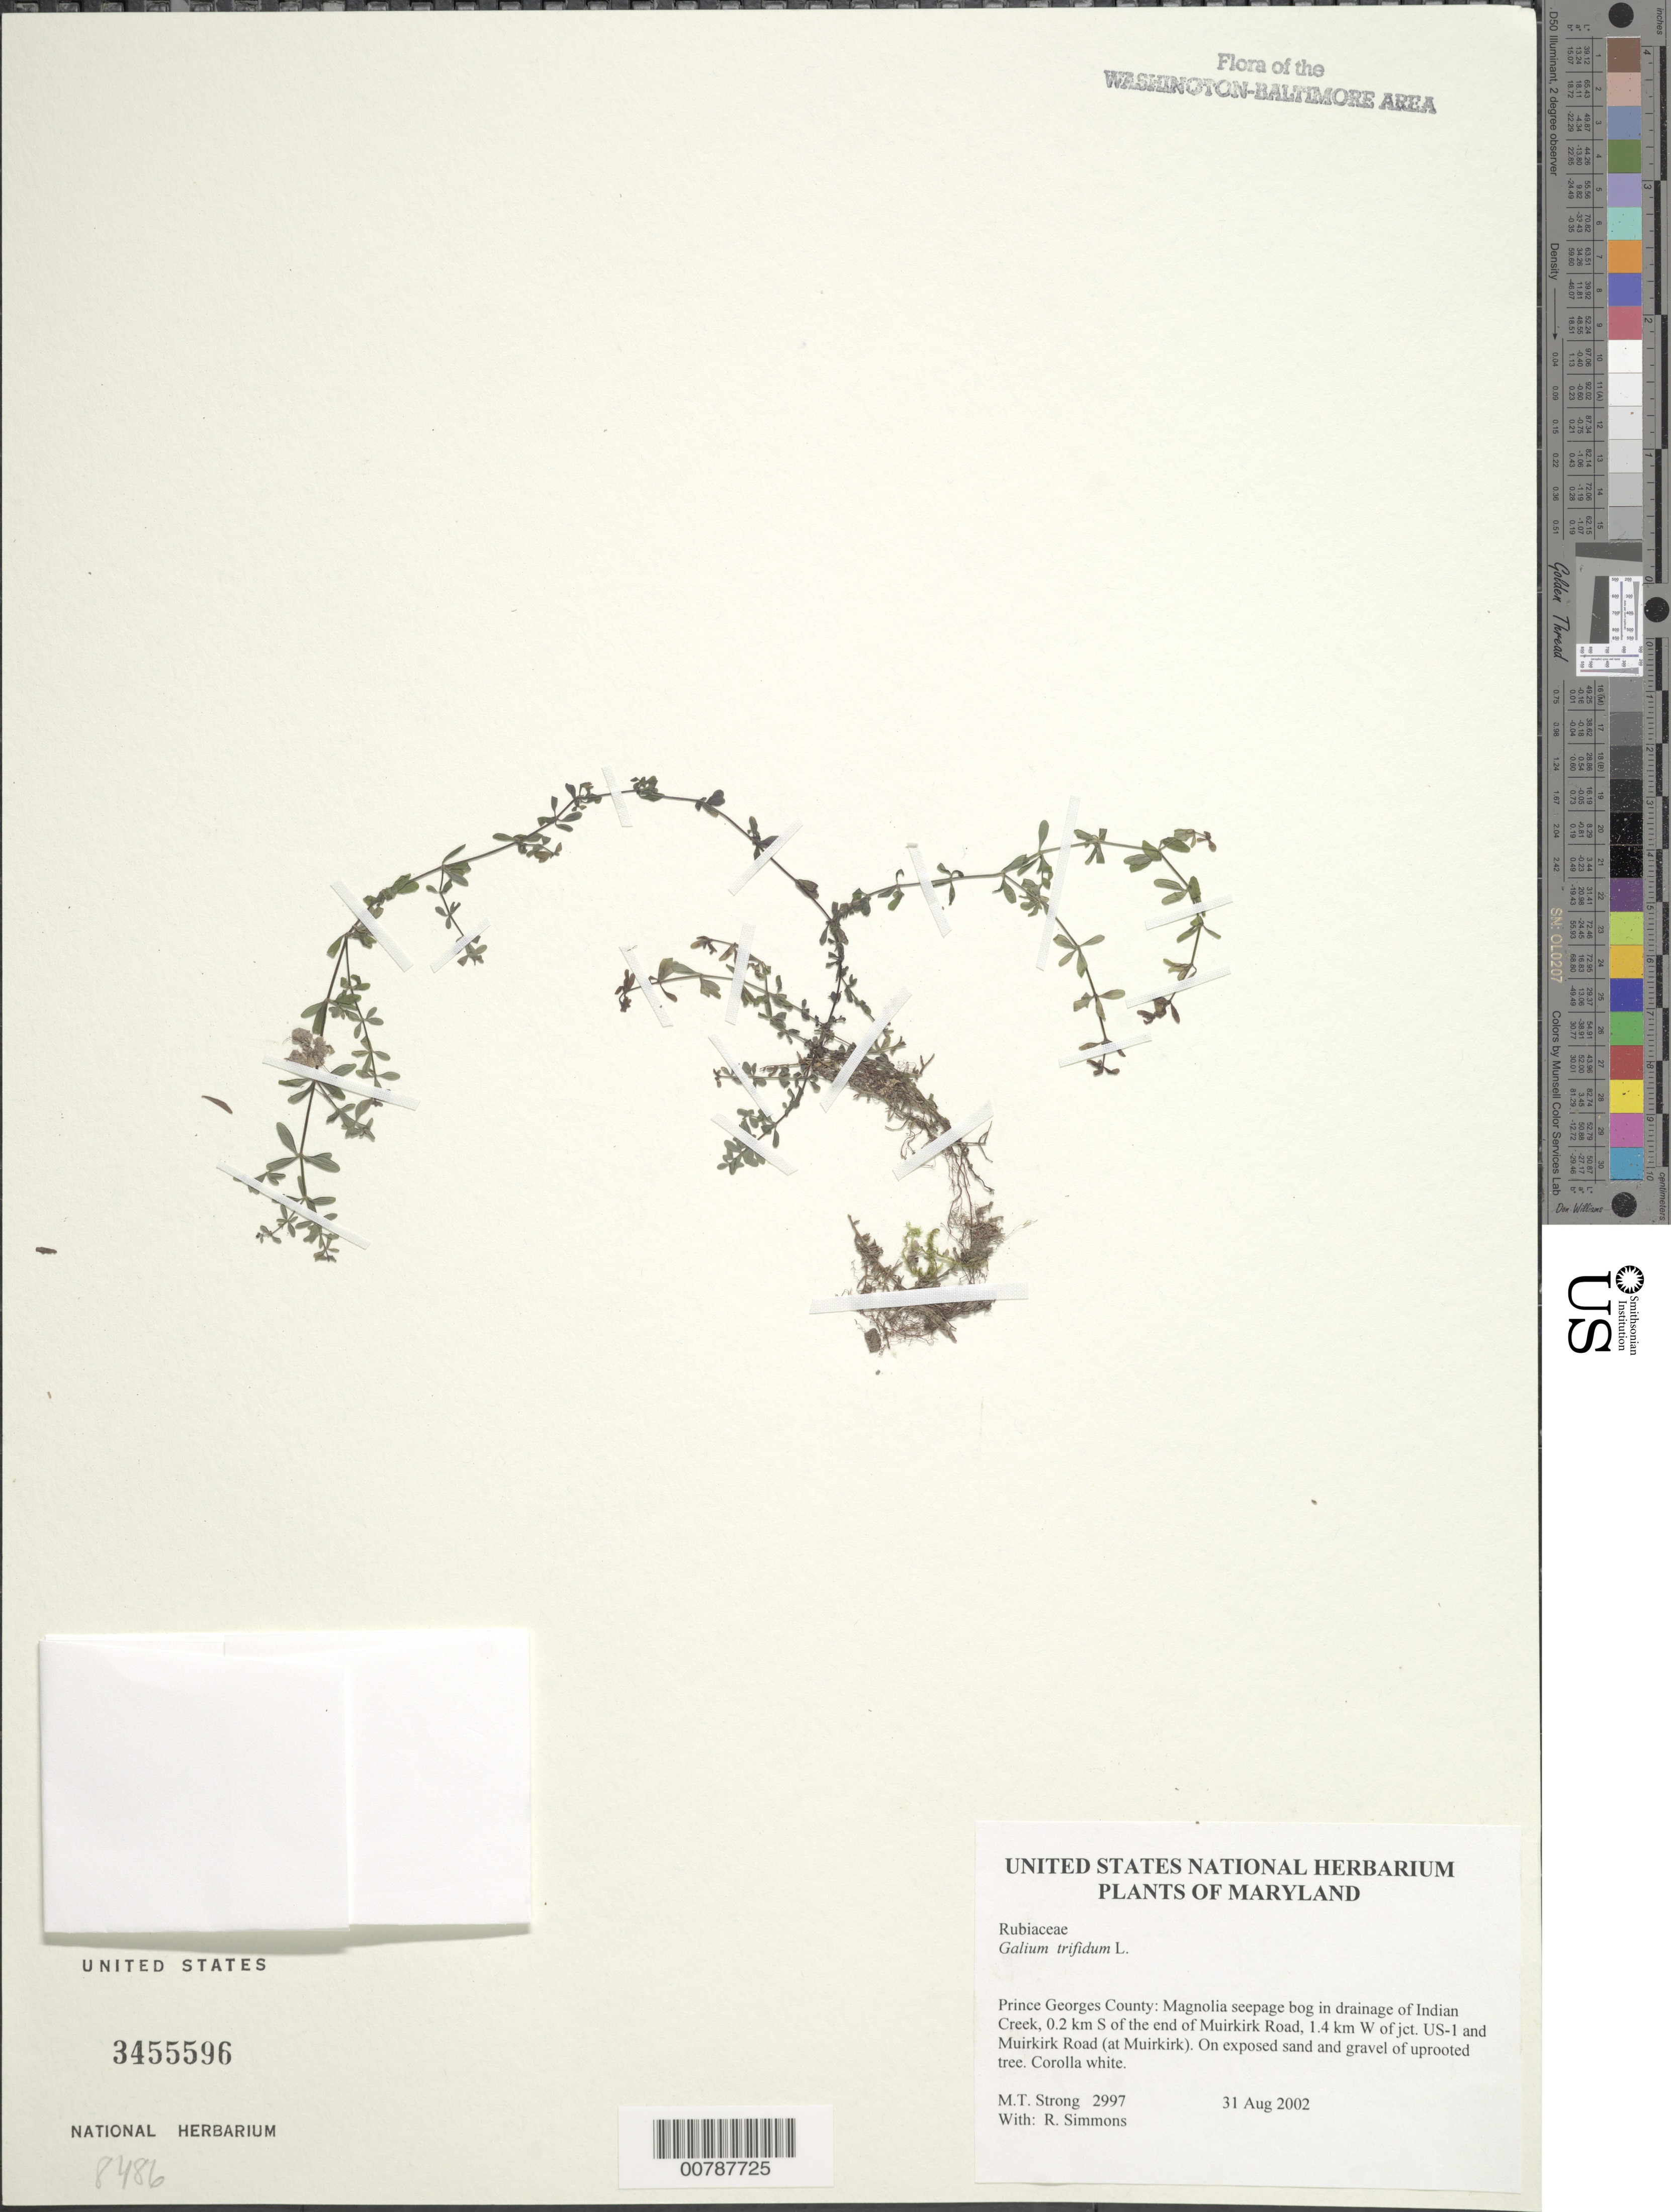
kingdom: Plantae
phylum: Tracheophyta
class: Magnoliopsida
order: Gentianales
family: Rubiaceae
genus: Galium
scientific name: Galium trifidum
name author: L.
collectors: M. T. Strong & R. Simmons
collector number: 2997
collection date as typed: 31 Aug 2002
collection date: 2002-08-31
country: United States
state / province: Maryland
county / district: Prince George's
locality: Magnolia seepage bog in drainage of Indian Creek, 0.2 km S of the end of Muirkirk Road, 1.4 km W of jct. US-1 and Muirkirk Road (at Muirkirk).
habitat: On exposed sand and gravel of uprooted tree.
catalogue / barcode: US 3455596